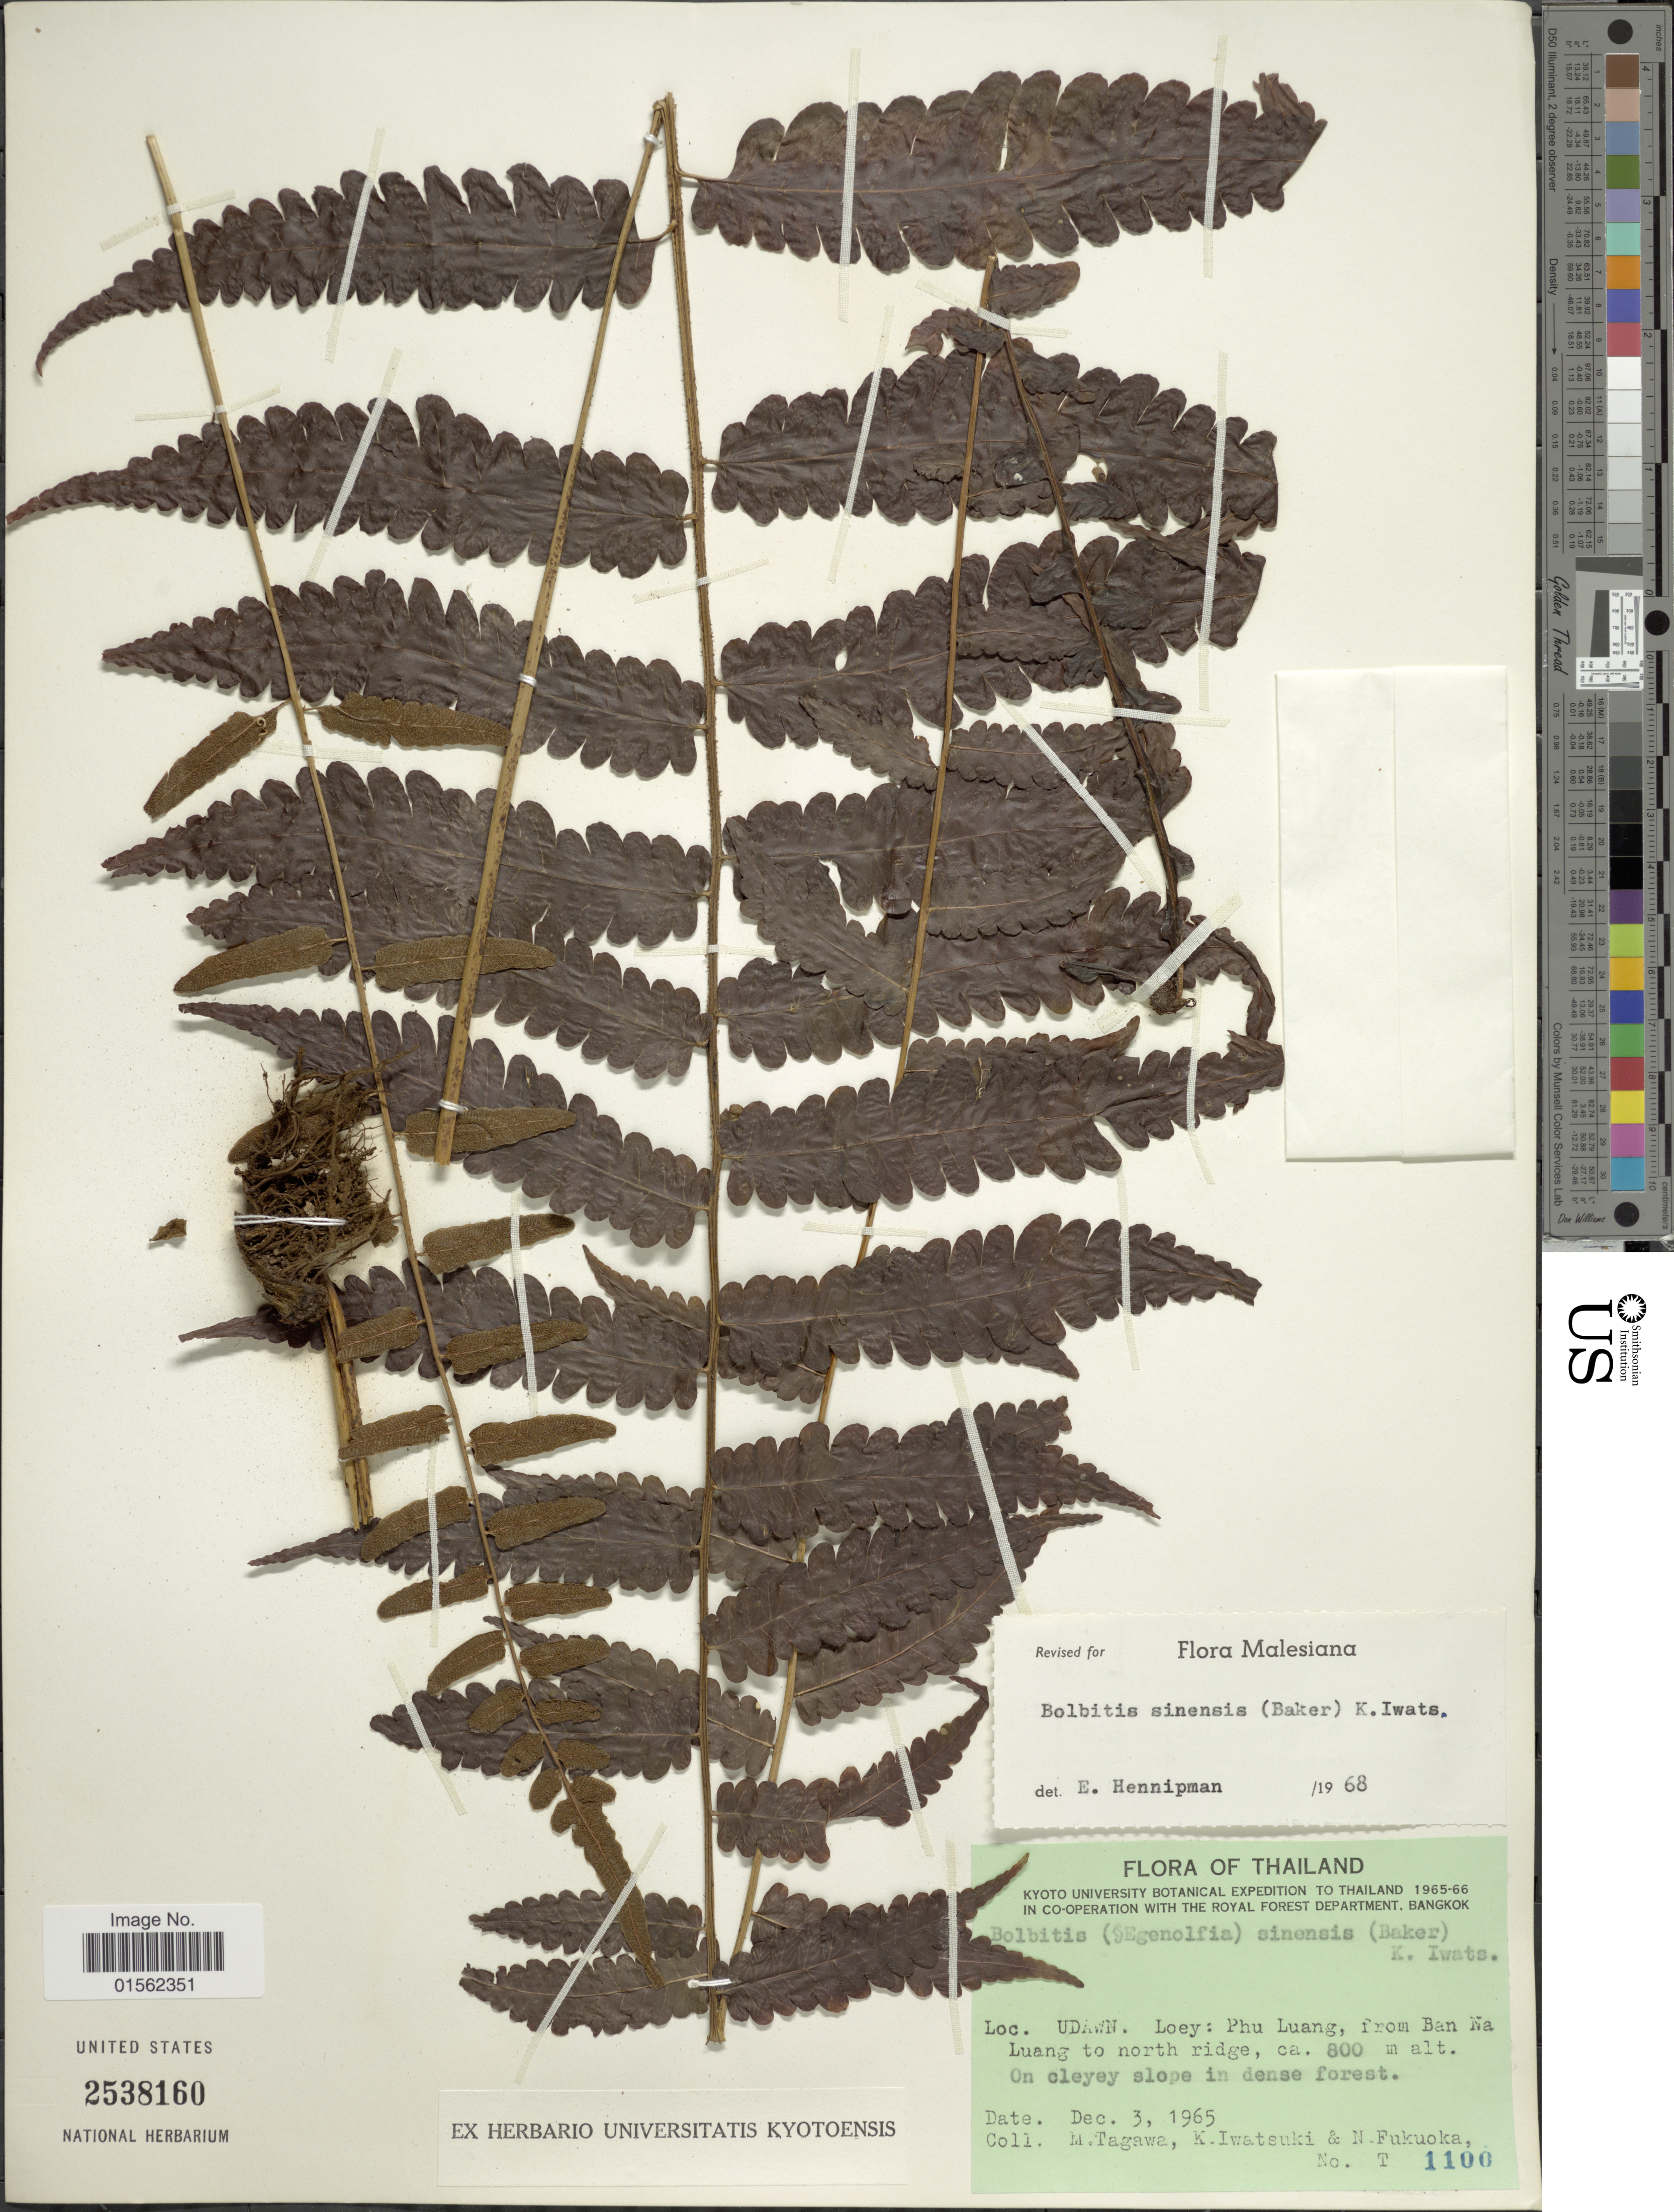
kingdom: Plantae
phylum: Tracheophyta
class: Polypodiopsida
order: Polypodiales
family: Dryopteridaceae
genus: Bolbitis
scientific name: Bolbitis sinensis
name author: (Baker) K. Iwats.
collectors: M. Tagawa, K. Iwatsuki & N. Fukuoka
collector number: T1100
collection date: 1965-12-03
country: Thailand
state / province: Loei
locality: Udawn, Loey: Phu Luang, from Ban Na Luang to north ridge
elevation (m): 800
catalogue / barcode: US 2538160